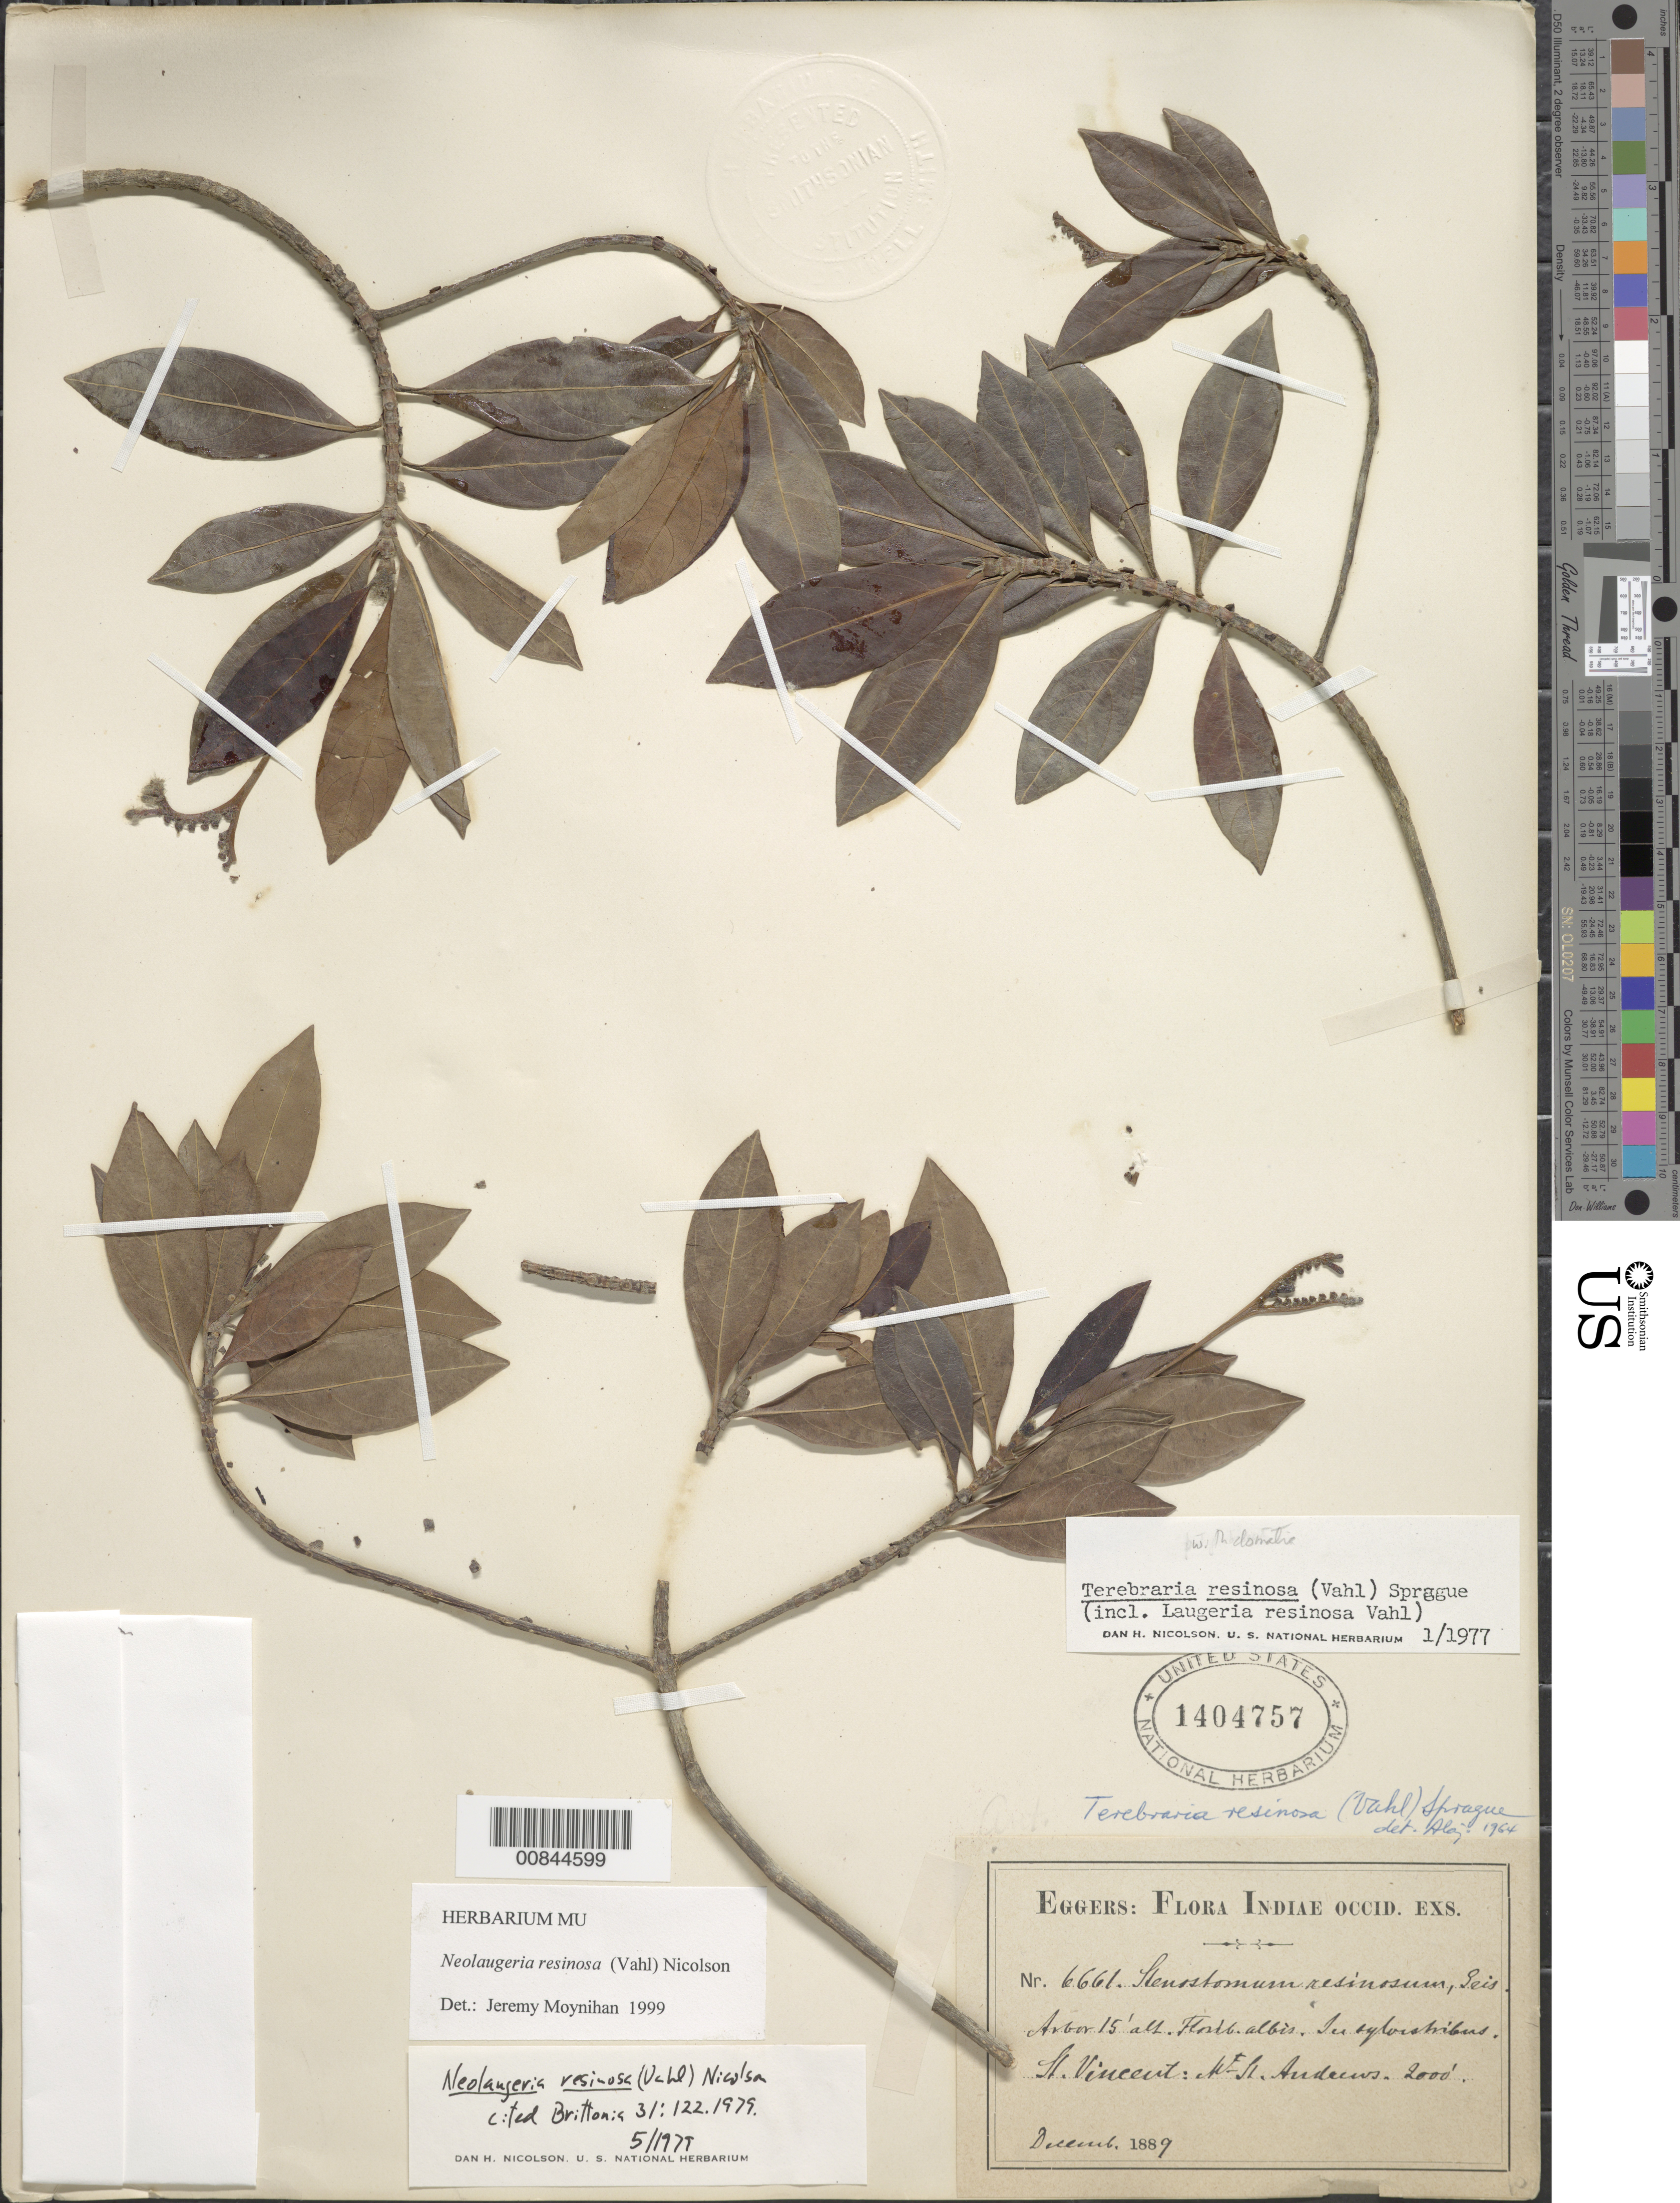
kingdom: Plantae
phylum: Tracheophyta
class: Magnoliopsida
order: Gentianales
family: Rubiaceae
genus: Stenostomum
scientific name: Stenostomum resinosum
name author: (Vahl) Griseb.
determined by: Nicolson, Dan H.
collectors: H. F. A. von Eggers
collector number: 6661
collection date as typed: Dec 1889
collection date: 1889-12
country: St. Vincent - Grenadines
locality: Mt. St. Andrews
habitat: In sylvestribus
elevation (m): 610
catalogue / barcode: US 1404757